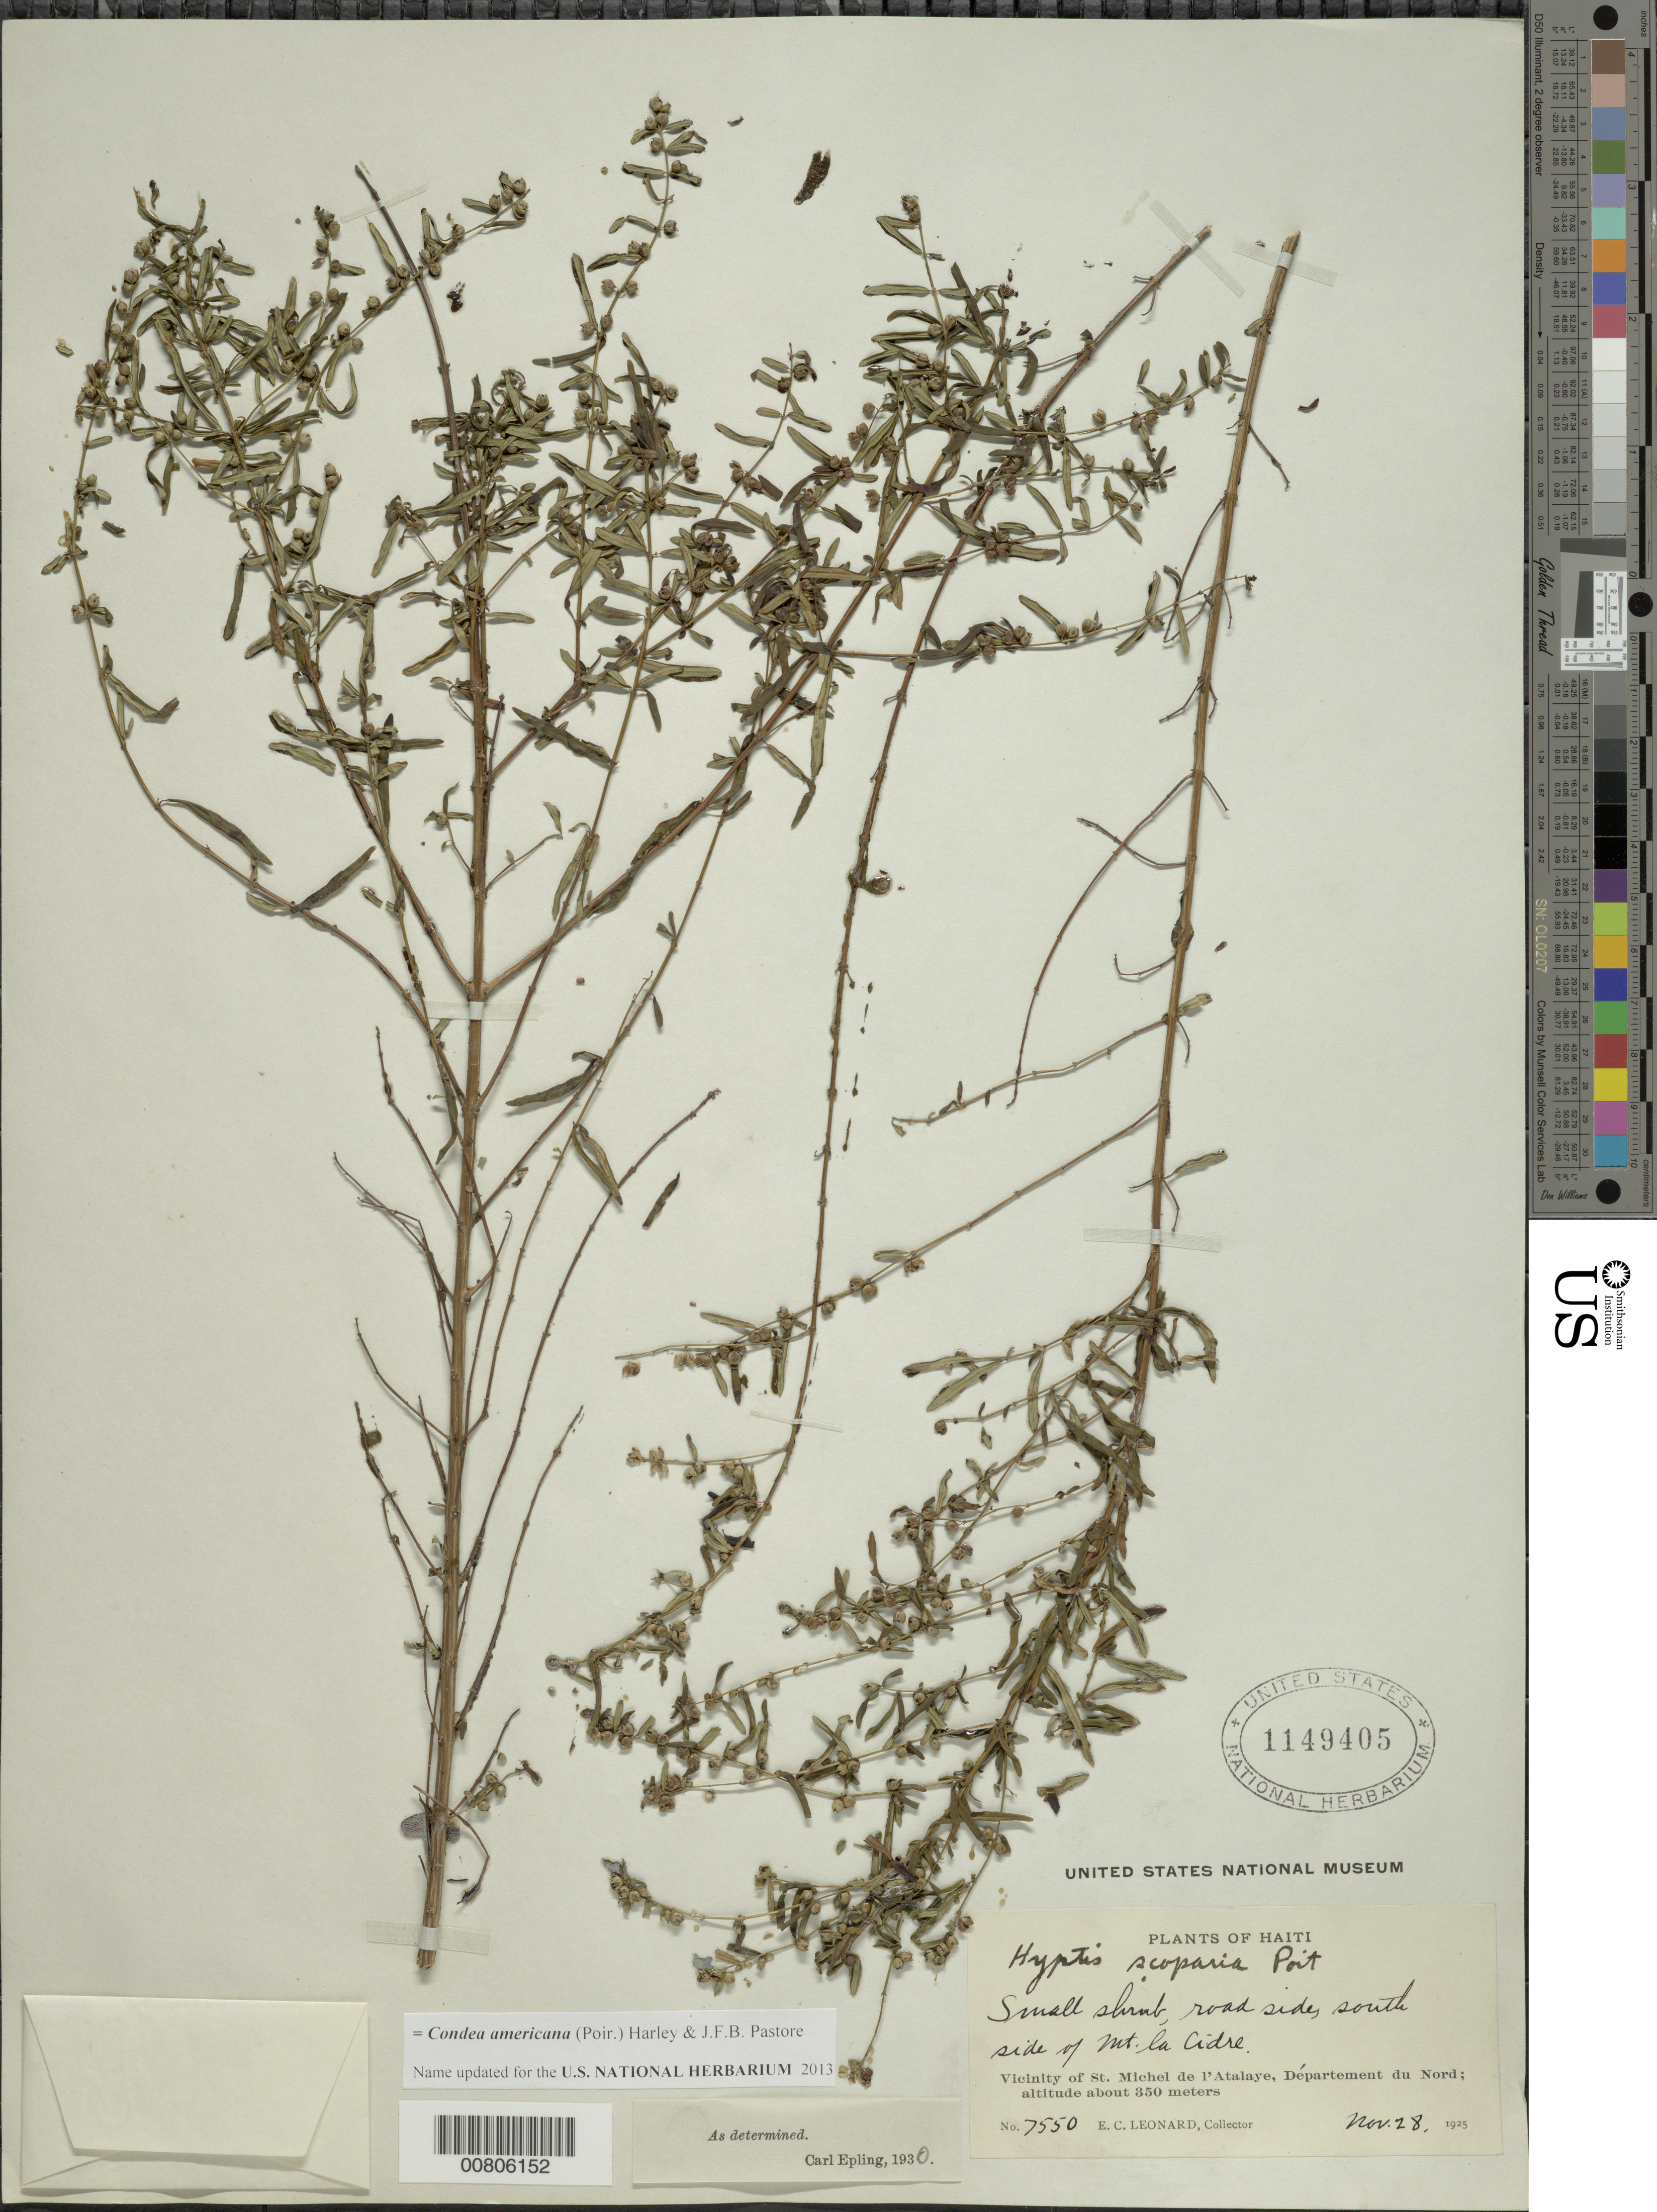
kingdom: Plantae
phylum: Tracheophyta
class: Magnoliopsida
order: Lamiales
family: Lamiaceae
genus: Condea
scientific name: Condea americana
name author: (Poir.) Harley & J.F.B. Pastore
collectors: E. C. Leonard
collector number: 7550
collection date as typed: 28 Nov 1925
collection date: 1925-11-28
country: Haiti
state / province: Artibonite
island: Hispaniola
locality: Vicinity of St. Michel de l'Atalaye, S side of Mt. la Cidre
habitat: Roadside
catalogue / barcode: US 1149405